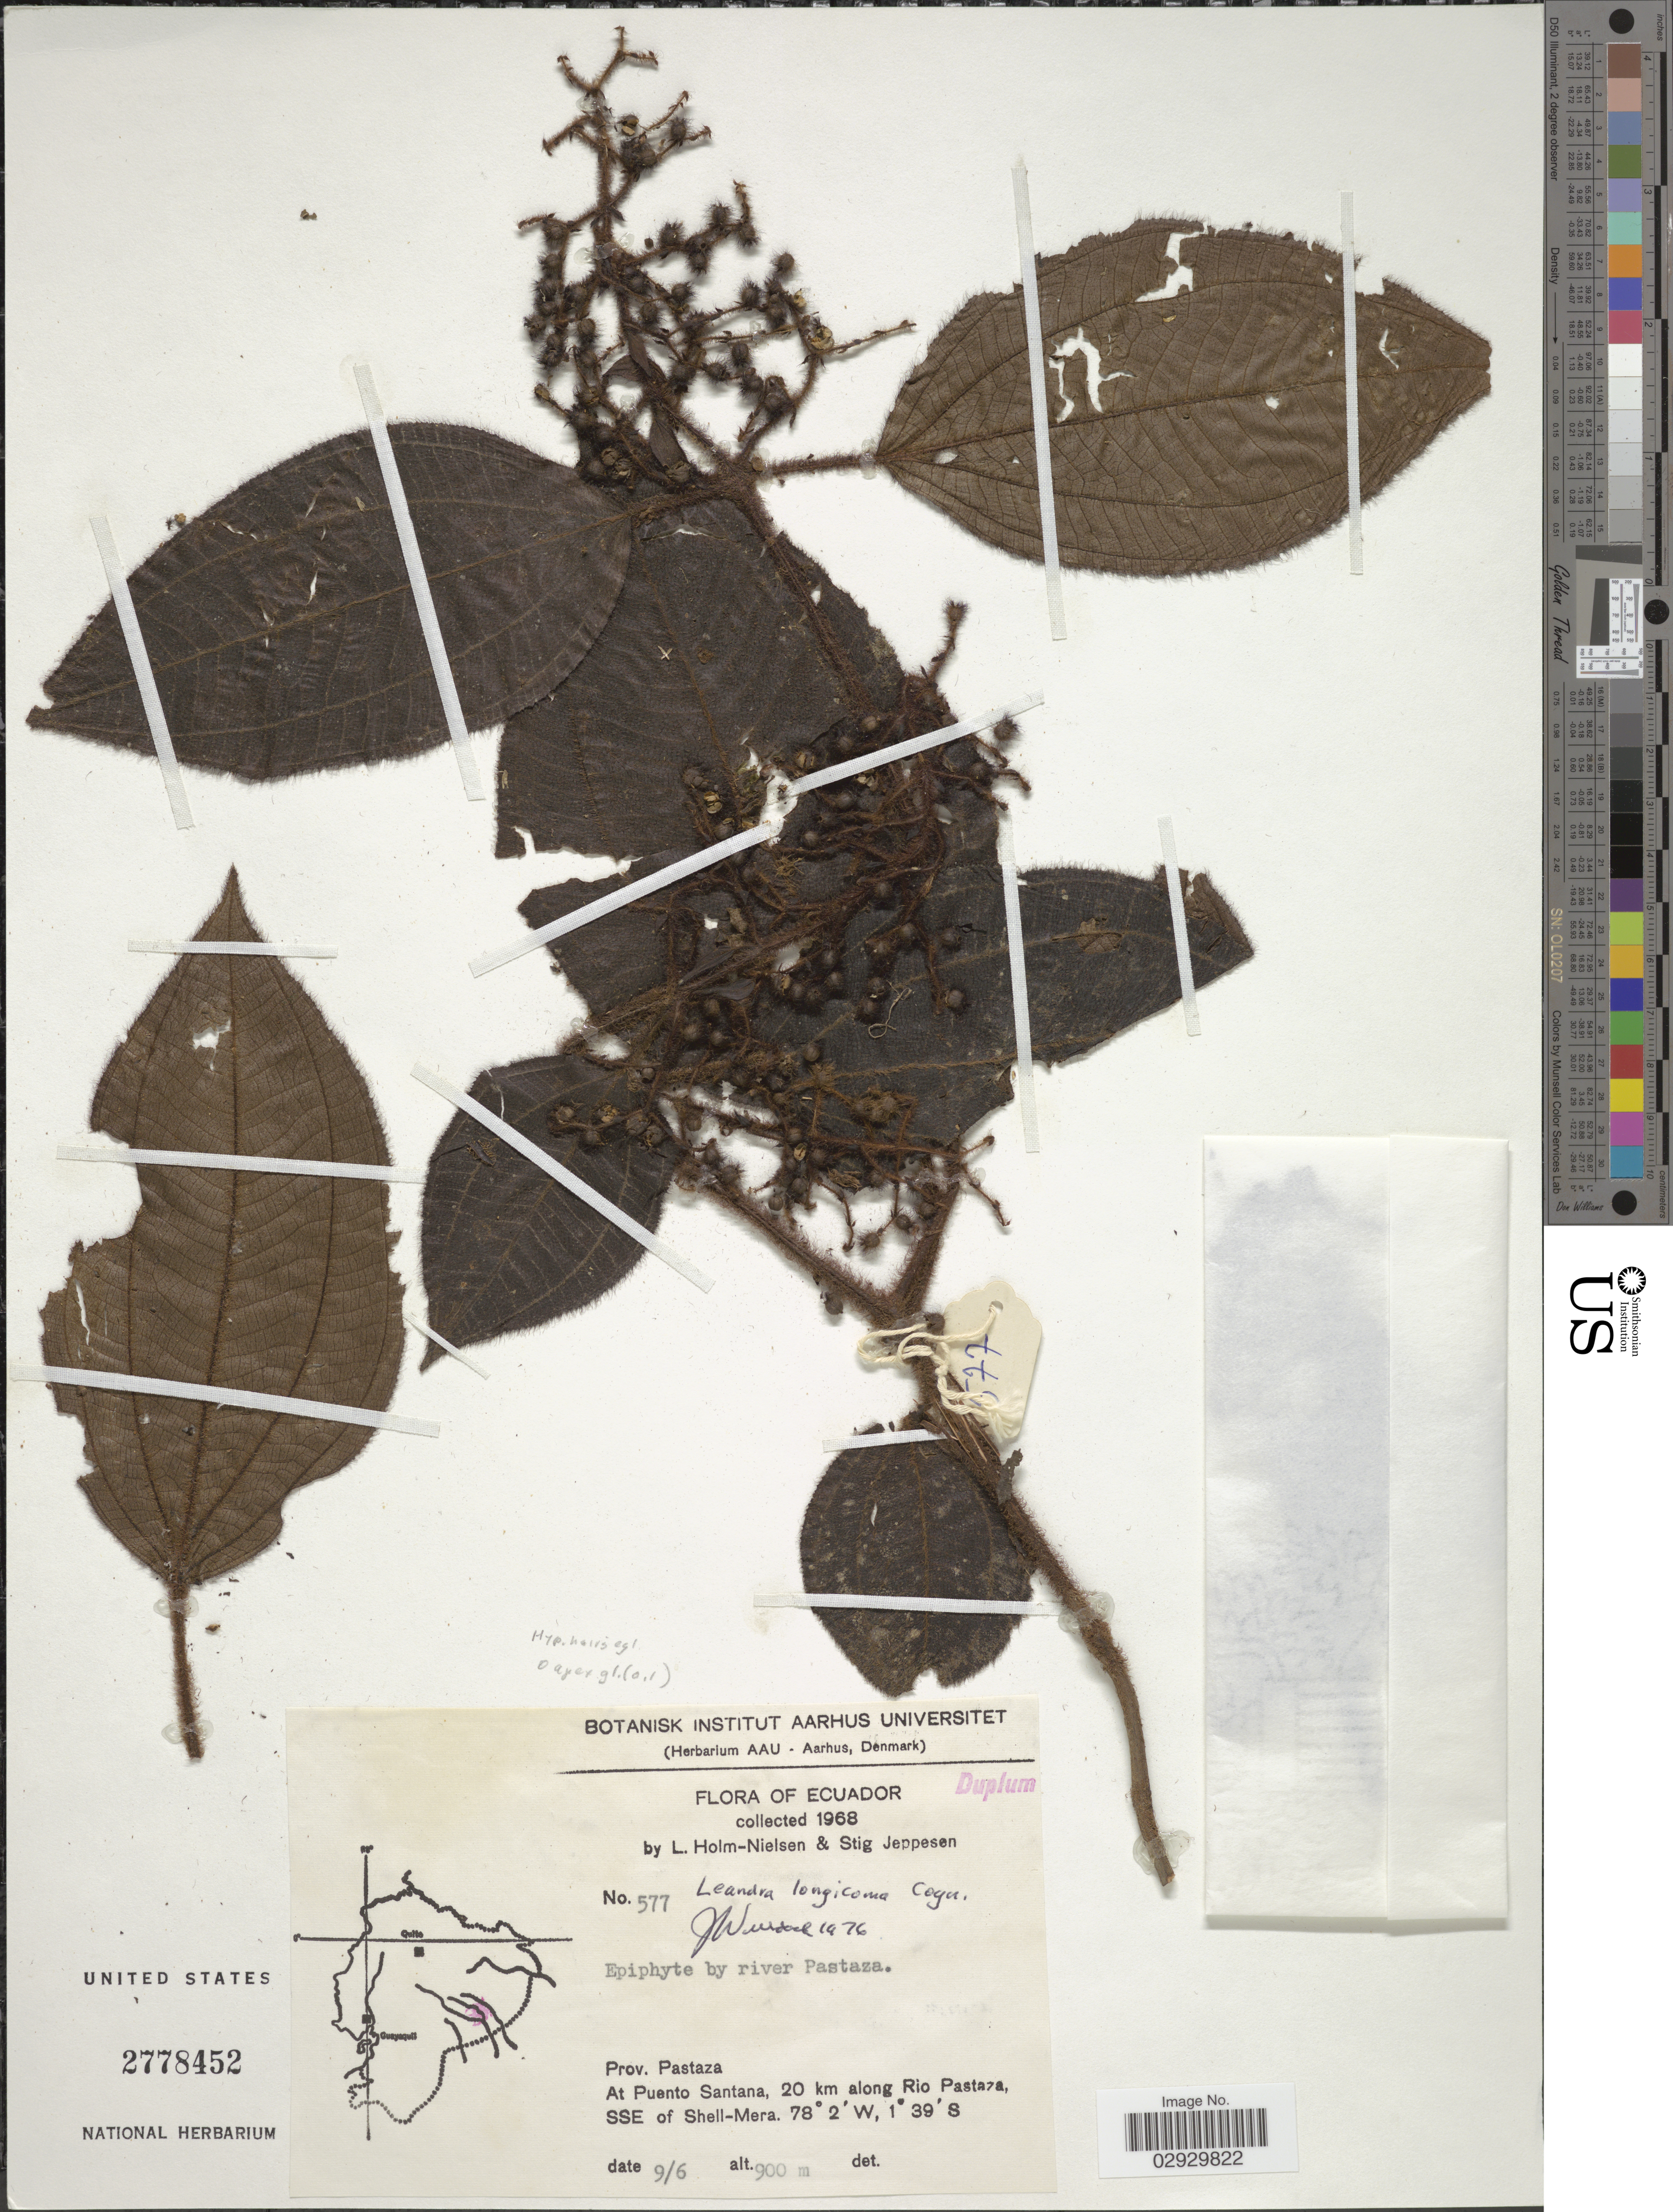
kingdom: Plantae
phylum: Tracheophyta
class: Magnoliopsida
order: Myrtales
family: Melastomataceae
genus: Leandra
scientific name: Leandra longicoma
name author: Cogn.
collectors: L. Holm-Nielsen & S. Jeppesen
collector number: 577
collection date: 1968-06-09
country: Ecuador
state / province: Pastaza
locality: At Puento Santana, 20 km along Rio Pastaza, SSE of Shell-Mera.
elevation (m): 900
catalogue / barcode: US 2778452